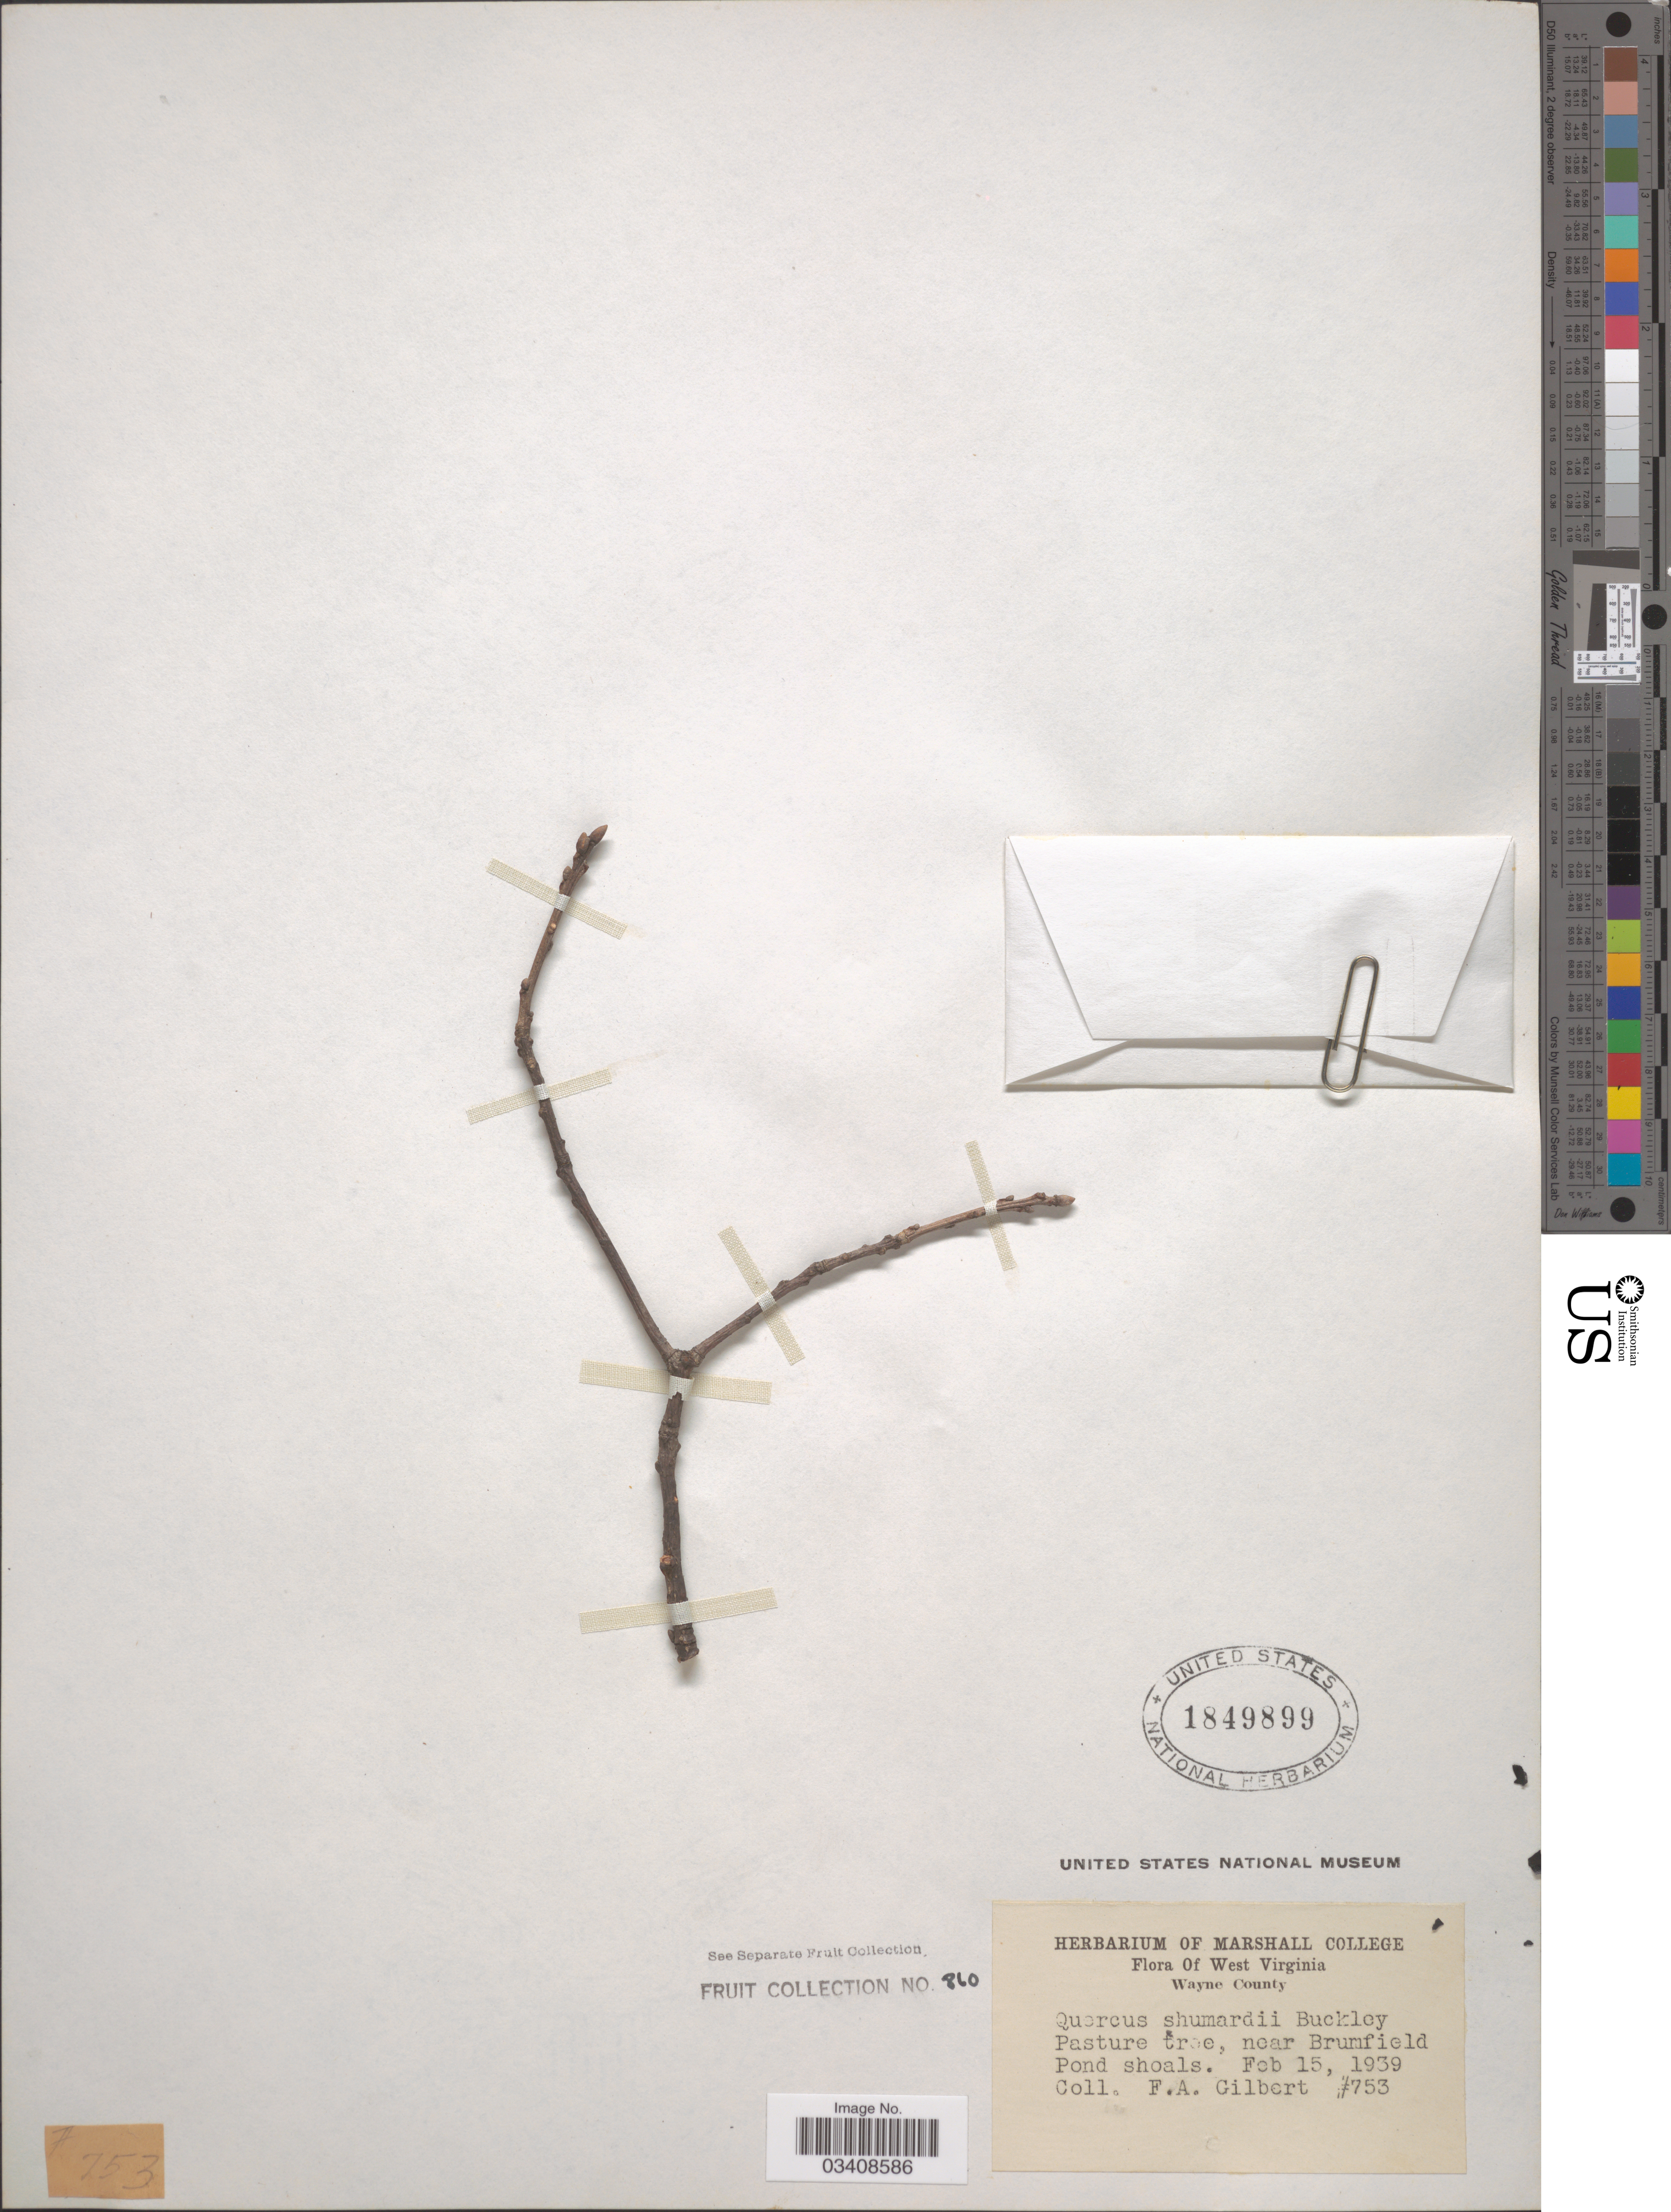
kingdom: Plantae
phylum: Tracheophyta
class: Magnoliopsida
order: Fagales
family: Fagaceae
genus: Quercus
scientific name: Quercus shumardii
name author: Buckley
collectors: F. A. Gilbert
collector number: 753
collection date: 1939-02-15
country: United States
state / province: West Virginia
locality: Near Brumfield, Pond shoals.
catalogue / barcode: US 1849899